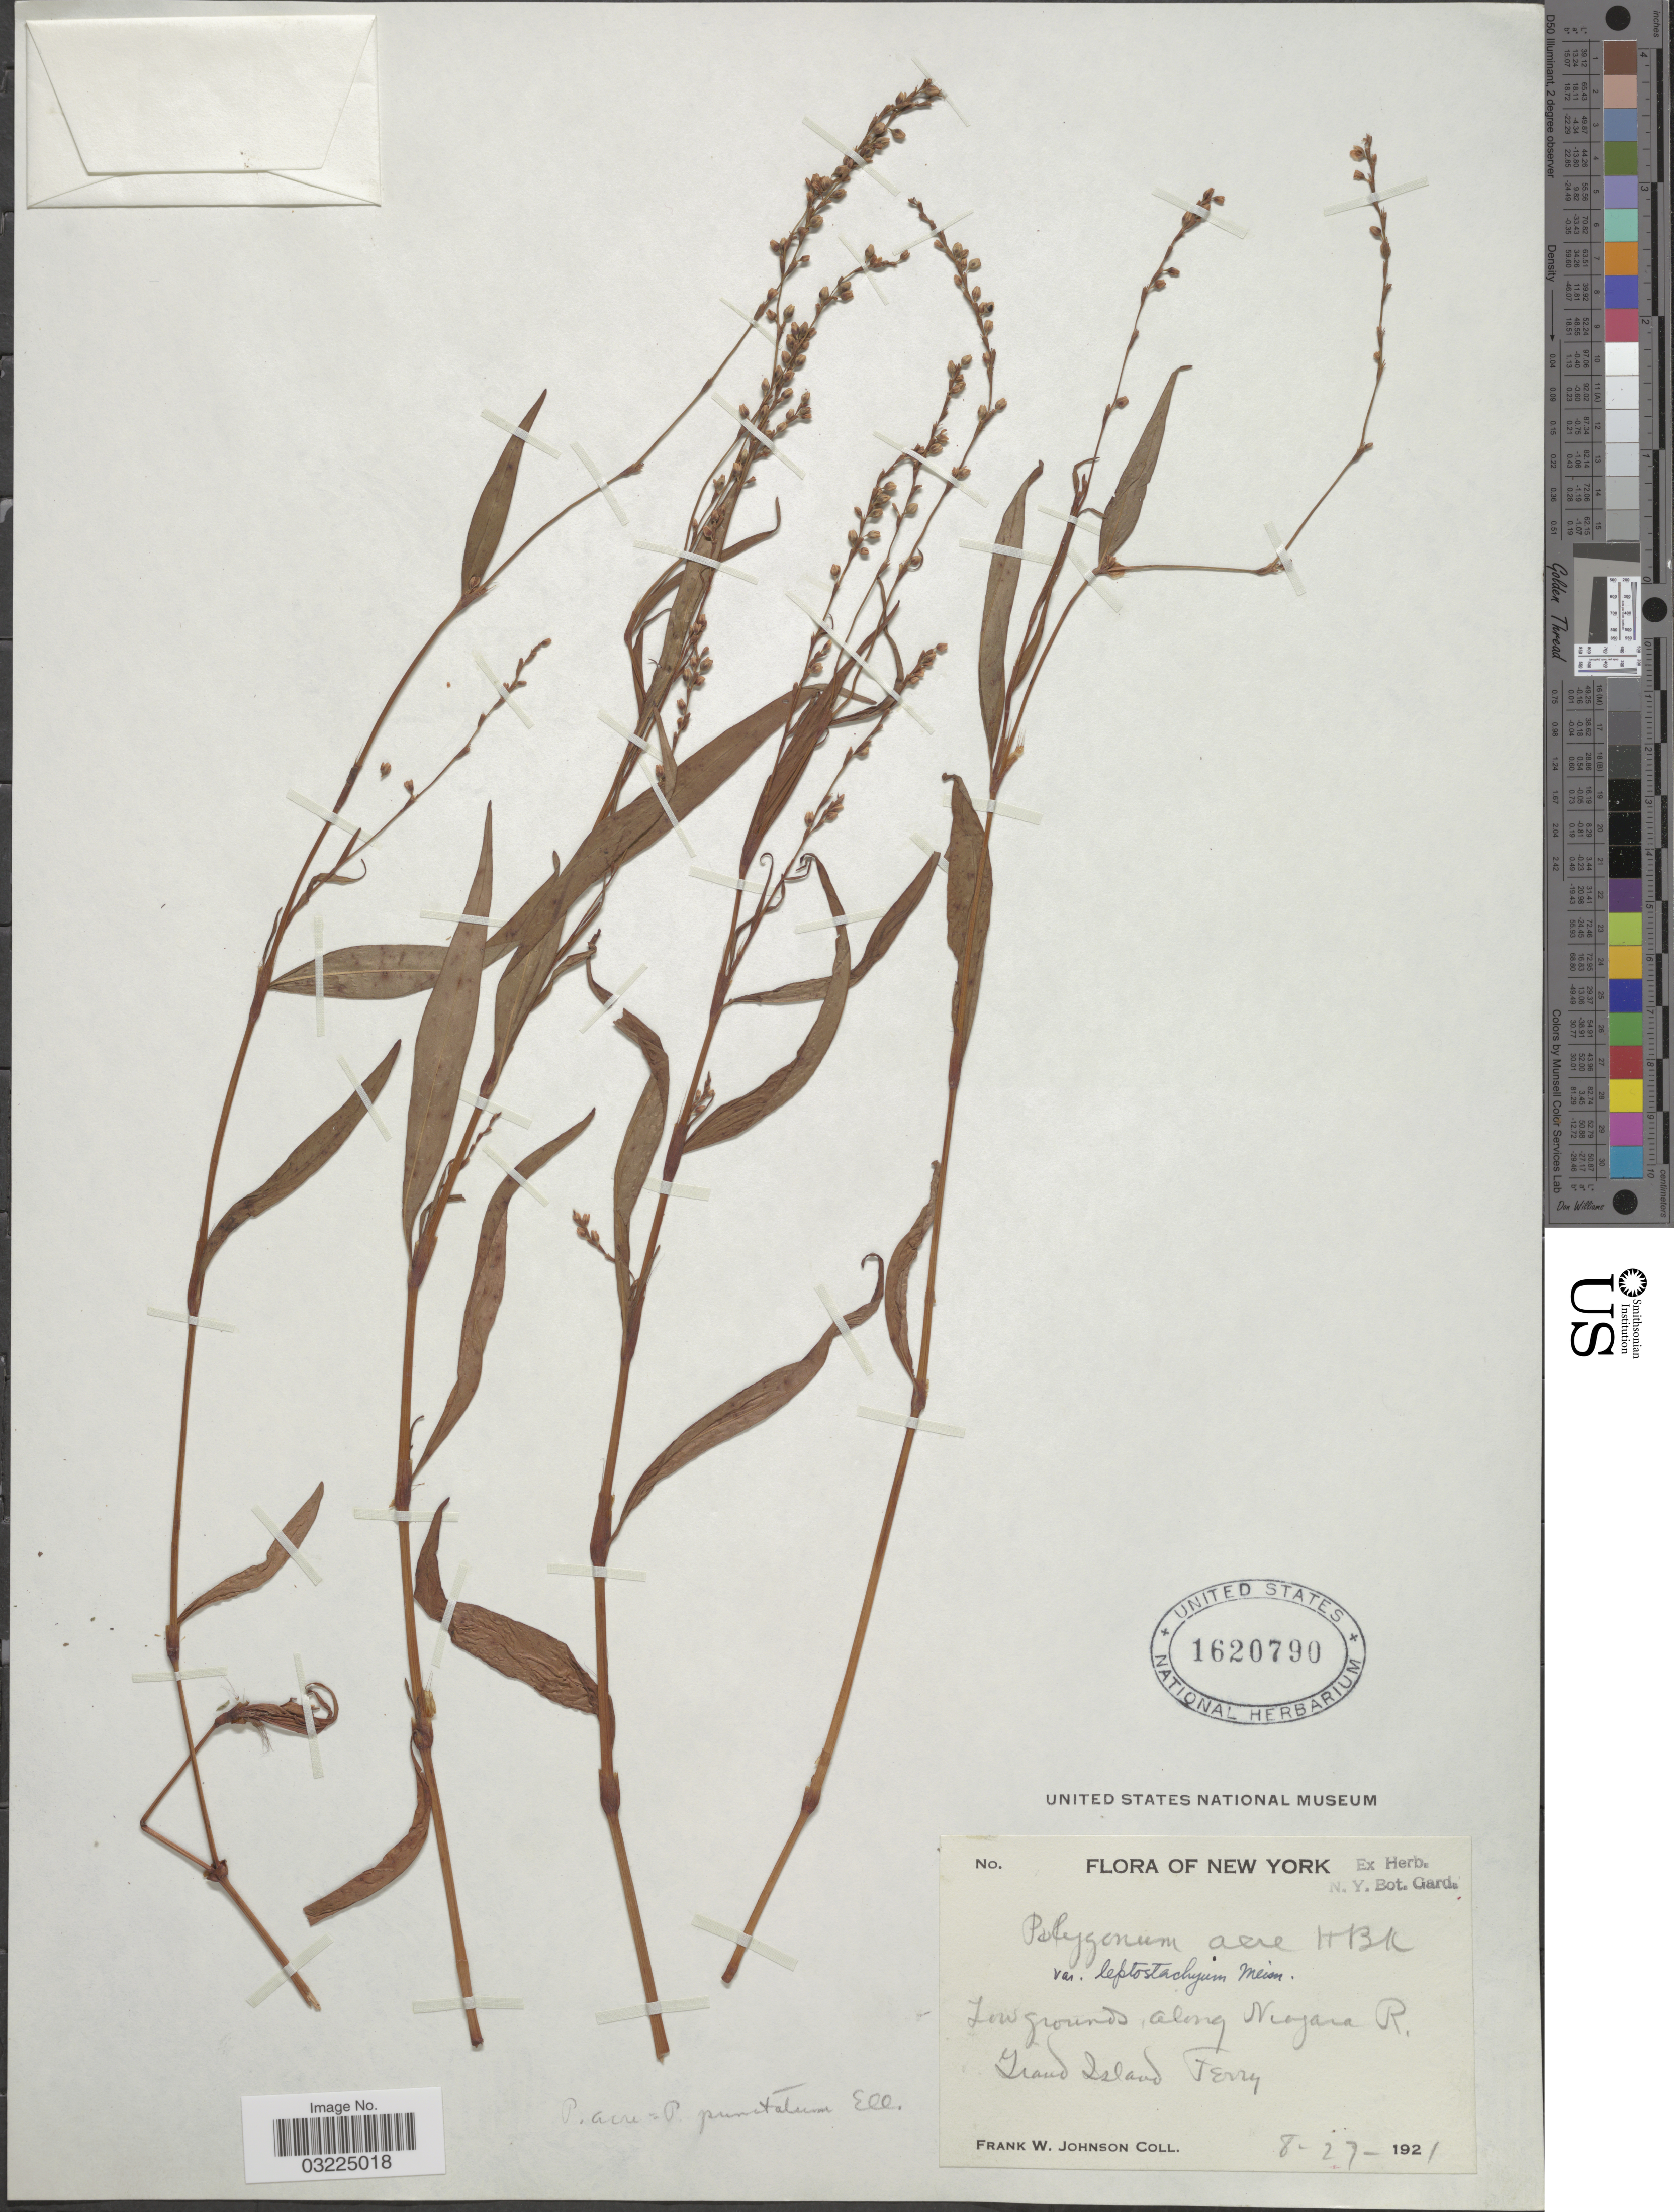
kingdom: Plantae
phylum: Tracheophyta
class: Magnoliopsida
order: Caryophyllales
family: Polygonaceae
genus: Persicaria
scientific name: Persicaria punctata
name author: (Elliott) Small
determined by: Atha, D. E.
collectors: F. W. Johnson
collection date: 1921-08-27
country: United States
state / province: New York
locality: Low grounds, along Niagara R. Grand Island Ferry.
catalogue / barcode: US 1620790